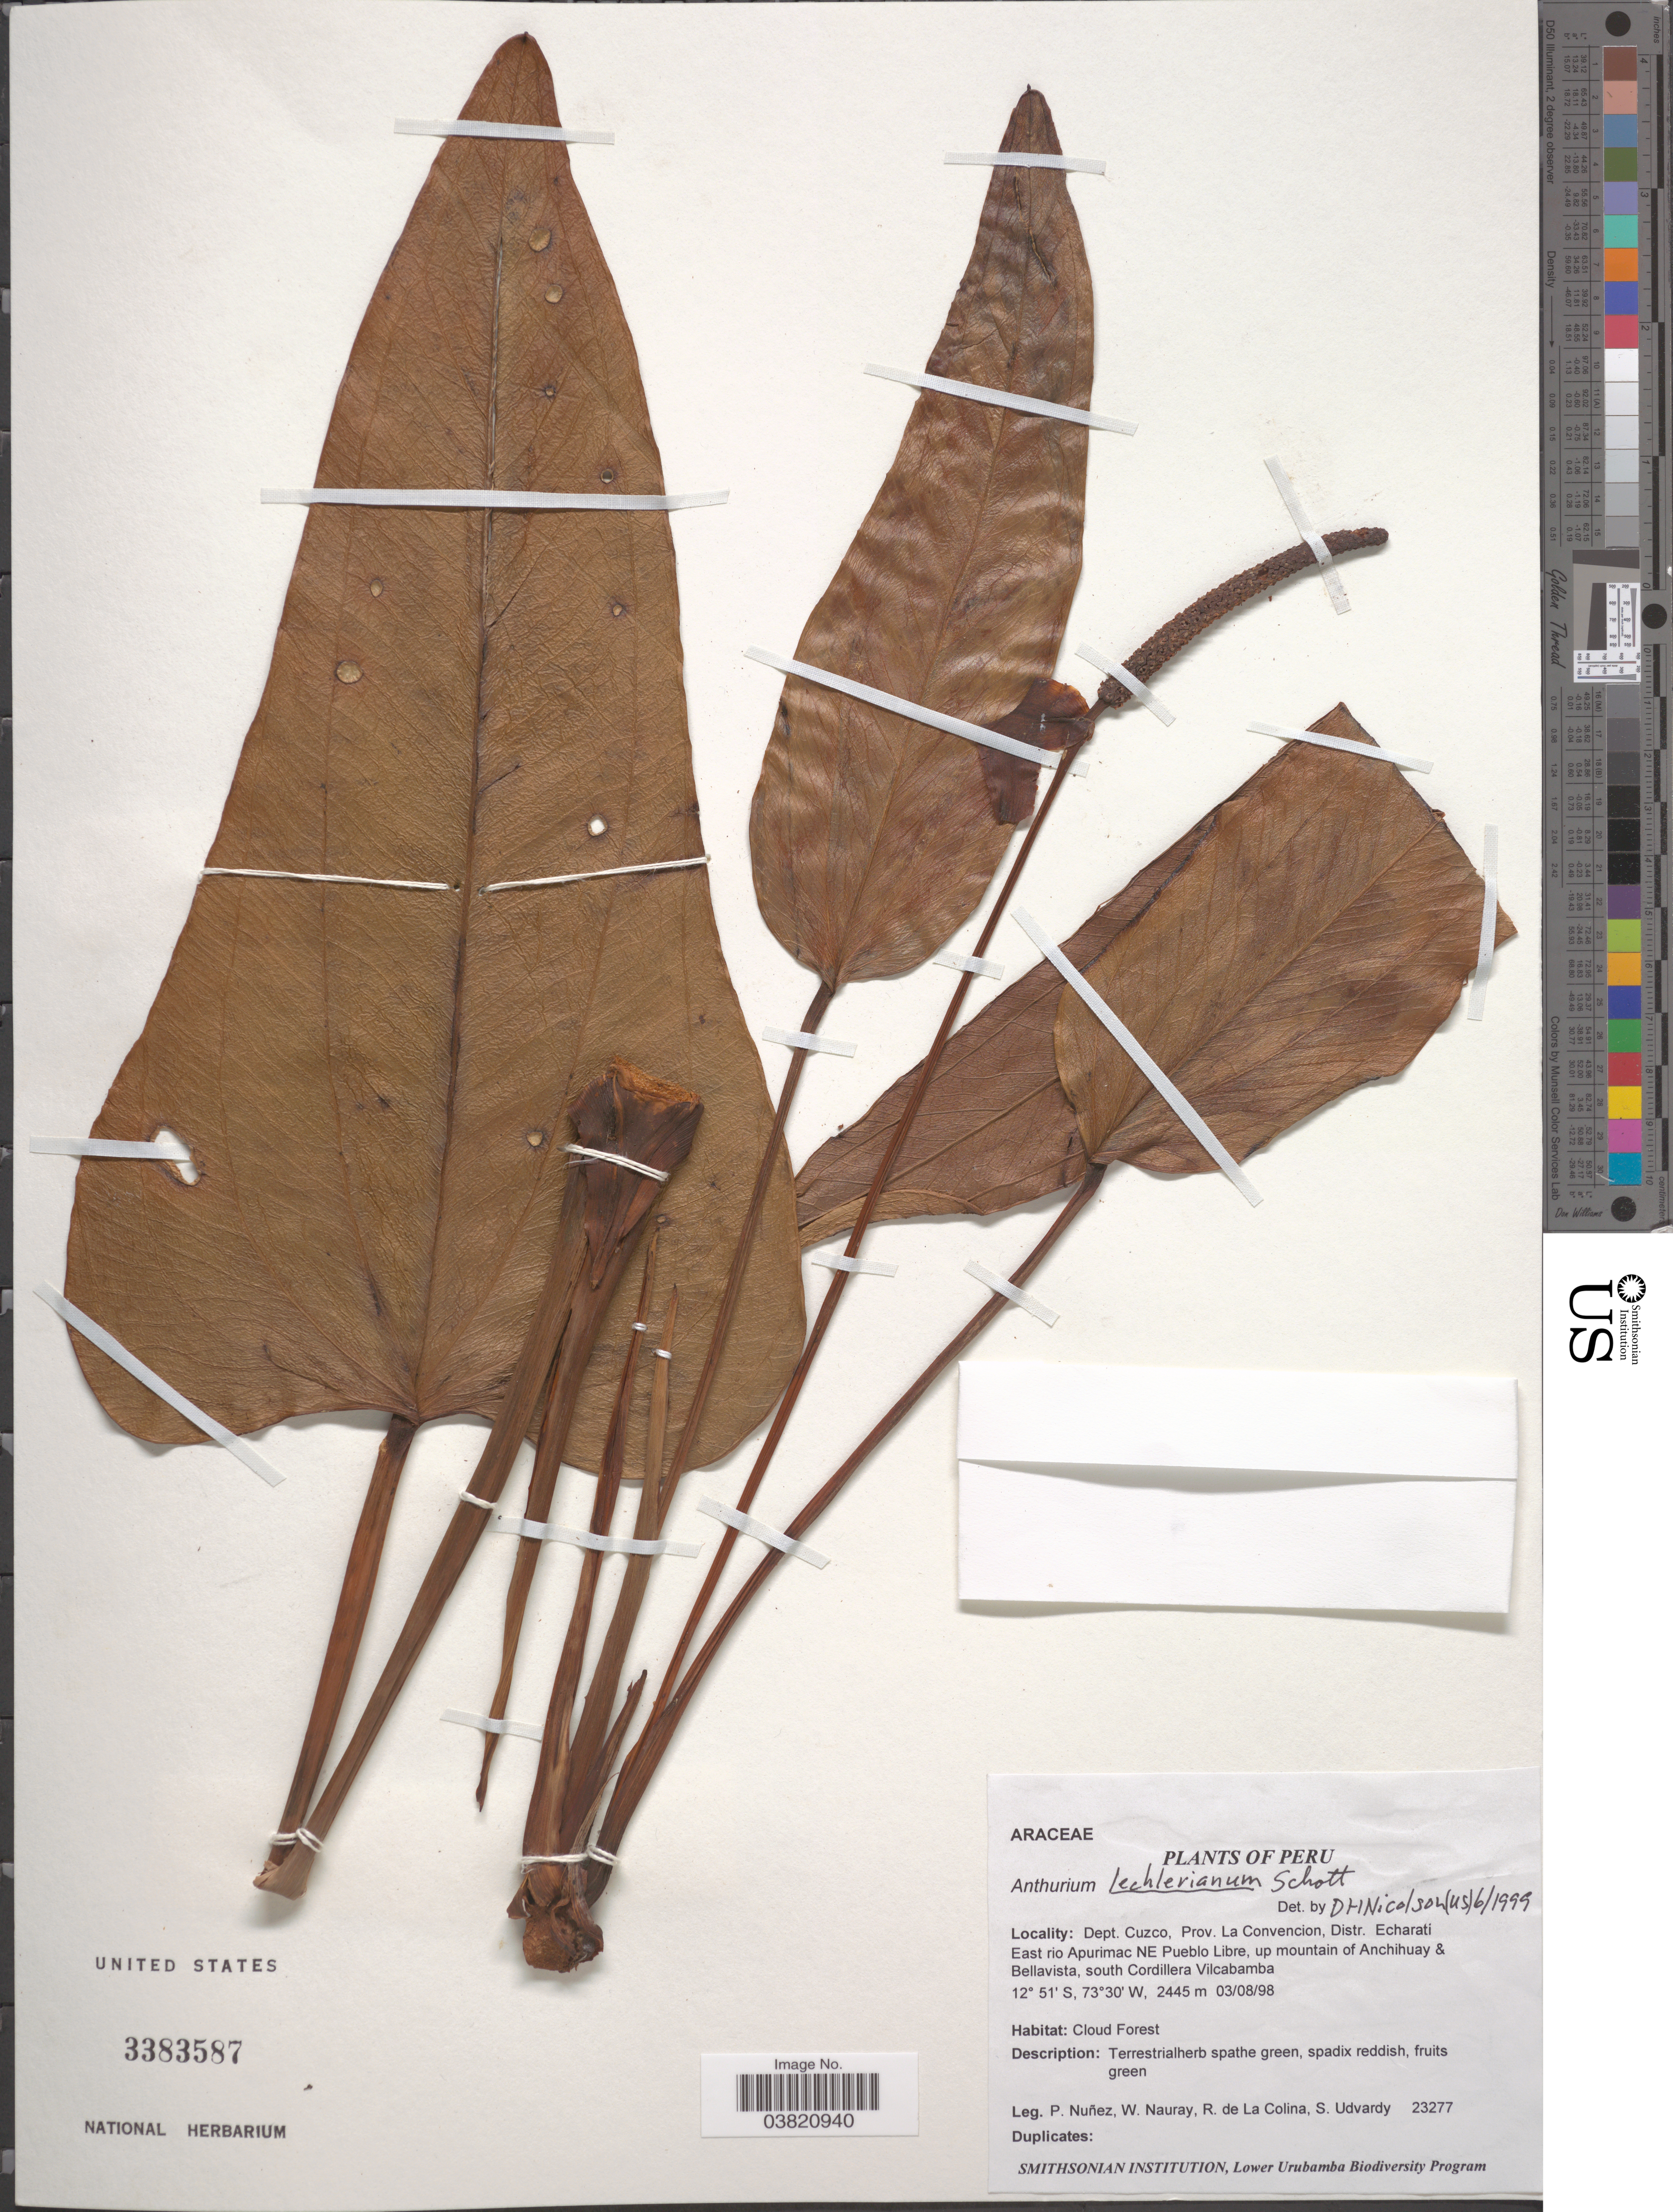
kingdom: Plantae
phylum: Tracheophyta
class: Liliopsida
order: Alismatales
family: Araceae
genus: Anthurium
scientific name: Anthurium lechlerianum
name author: Schott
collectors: P. Nuñez V., W. Nauray, R. de La Colina & S. Udvardy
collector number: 23277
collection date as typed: Transcribed d/m/y: 3/8/98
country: Peru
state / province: Cusco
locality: Dept. Cuzco, Prov. La Convencion, Distr. Echarti. East rio Apurimac NE Pueblo Libre, up mountain of Anchihuay & Bellavista, south Cordillera Vilcabamba.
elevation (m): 2445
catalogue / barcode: US 3383587